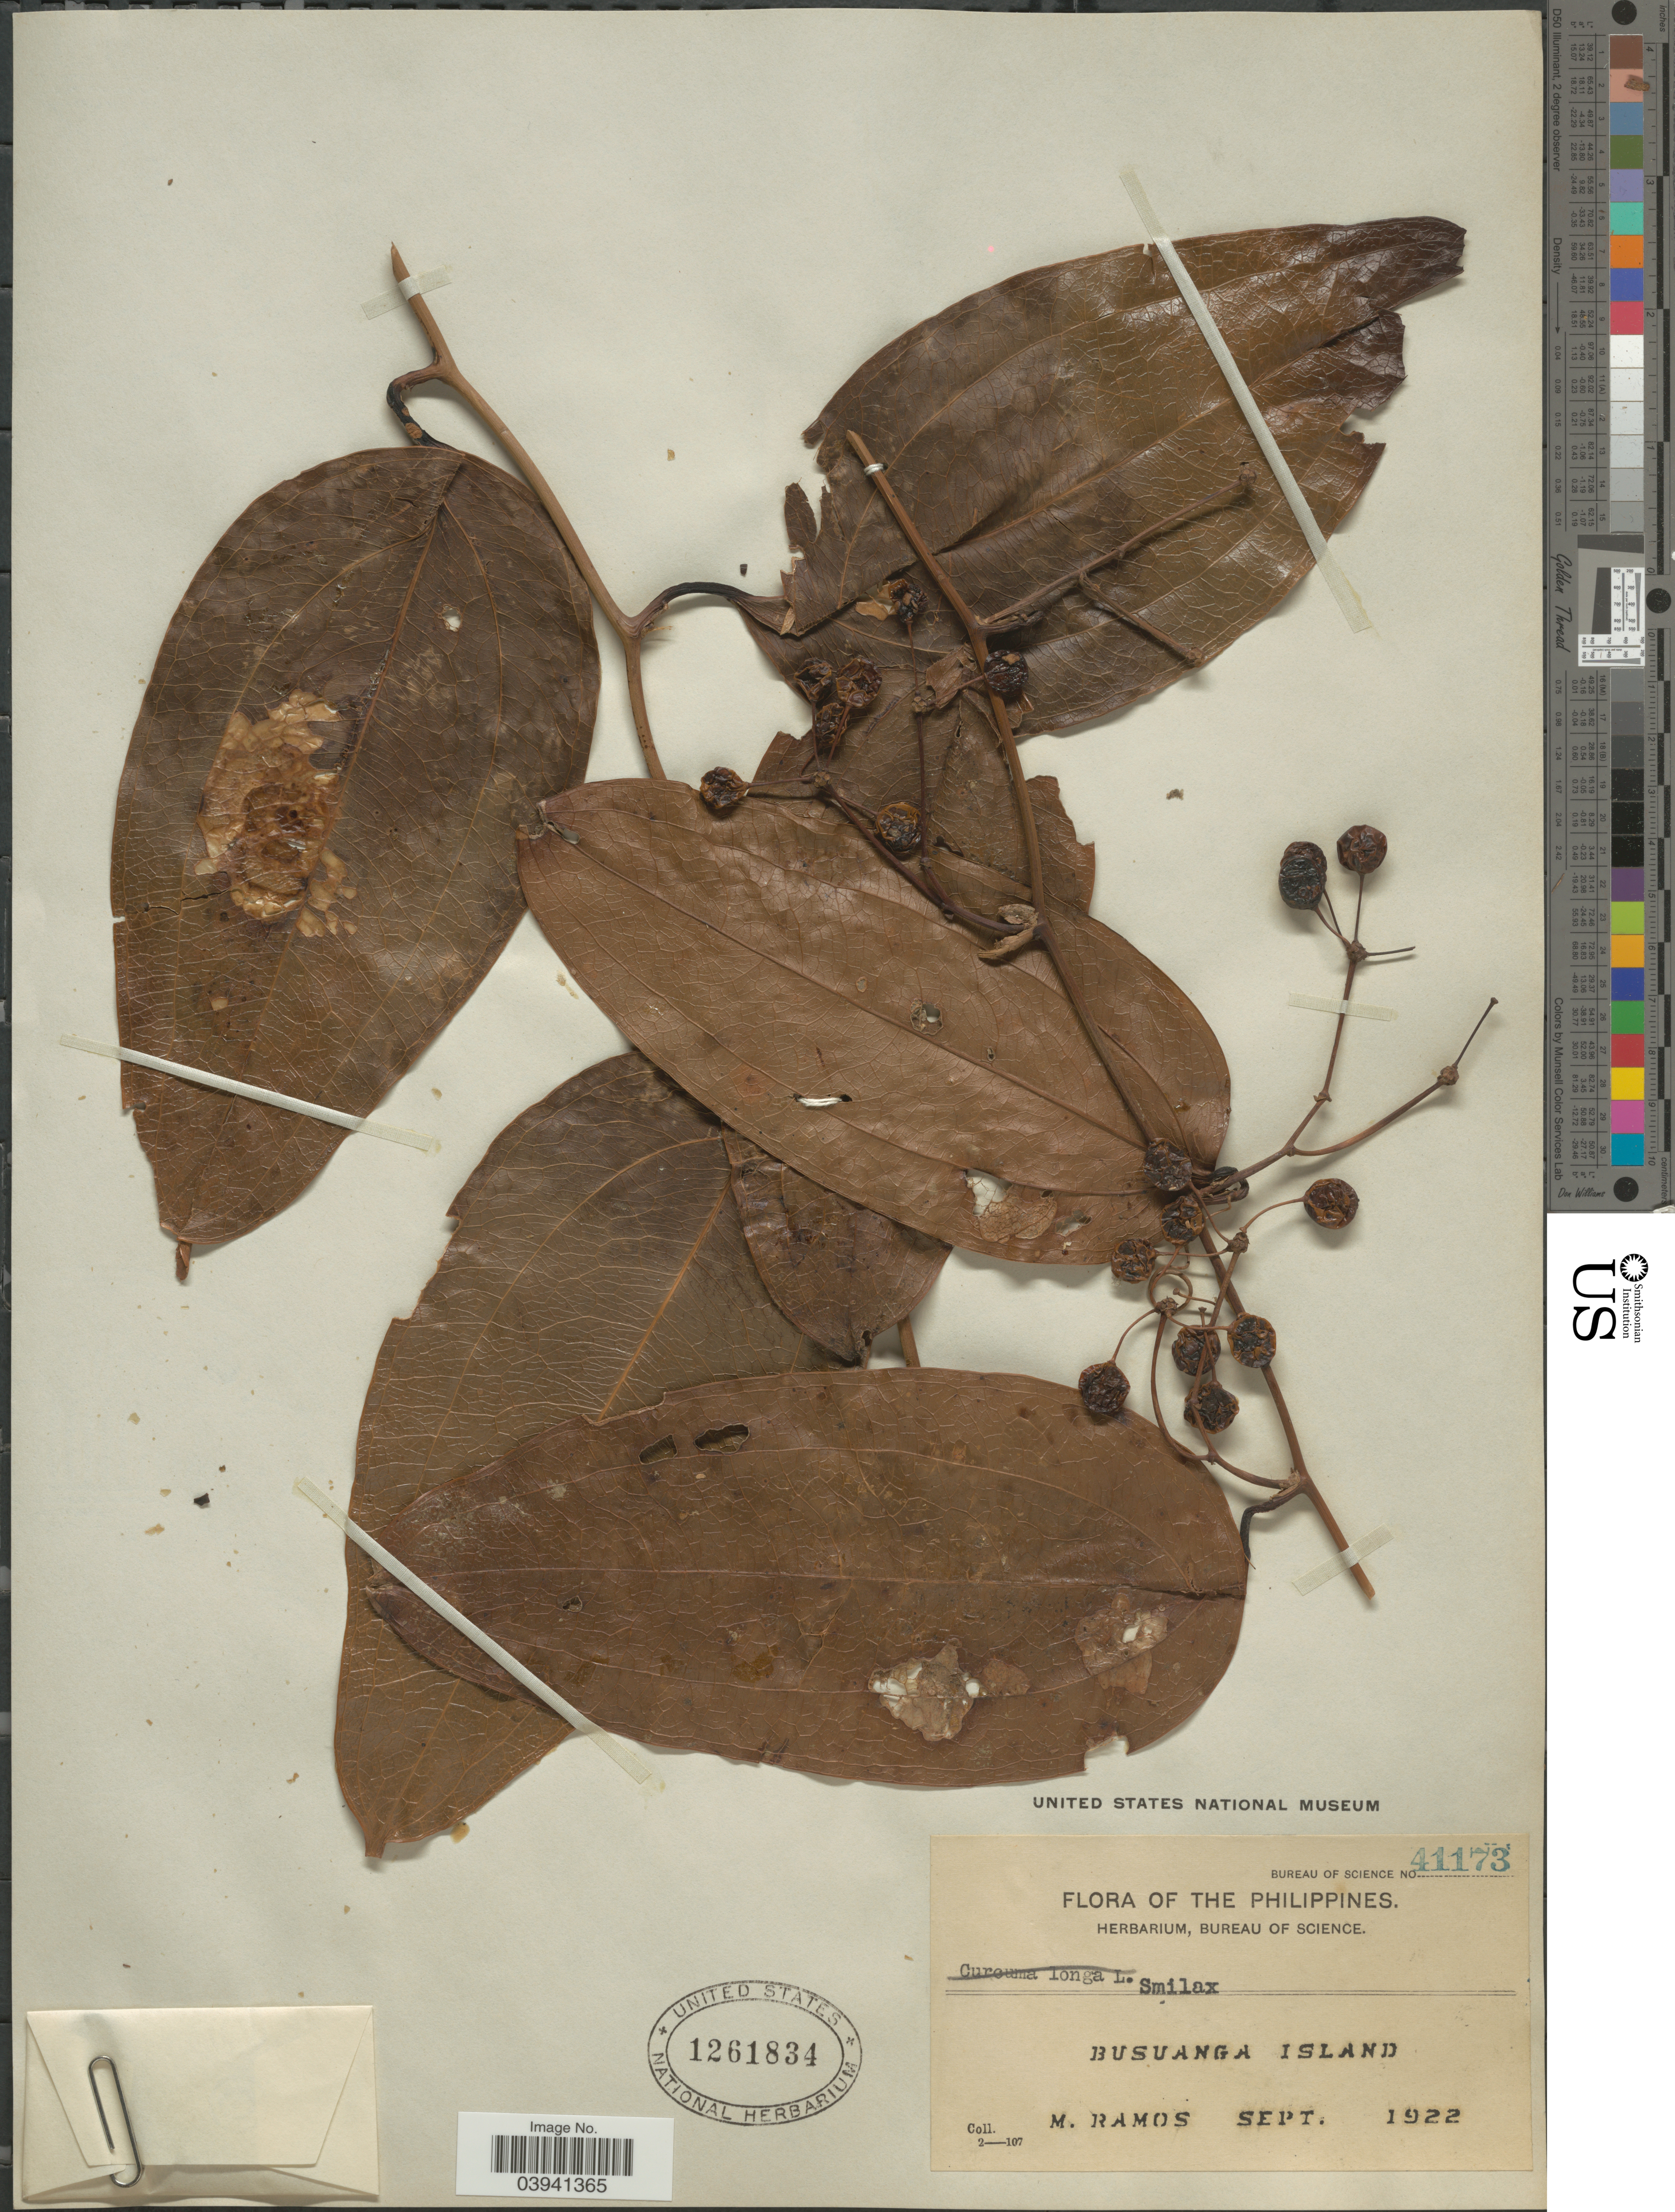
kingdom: Plantae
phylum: Tracheophyta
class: Liliopsida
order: Liliales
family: Smilacaceae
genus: Smilax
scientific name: Smilax sp.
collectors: M. Ramos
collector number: Bureau of Science 41173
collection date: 1922-09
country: Philippines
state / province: Mimaropa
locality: Busuanga Island.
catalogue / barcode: US 1261834